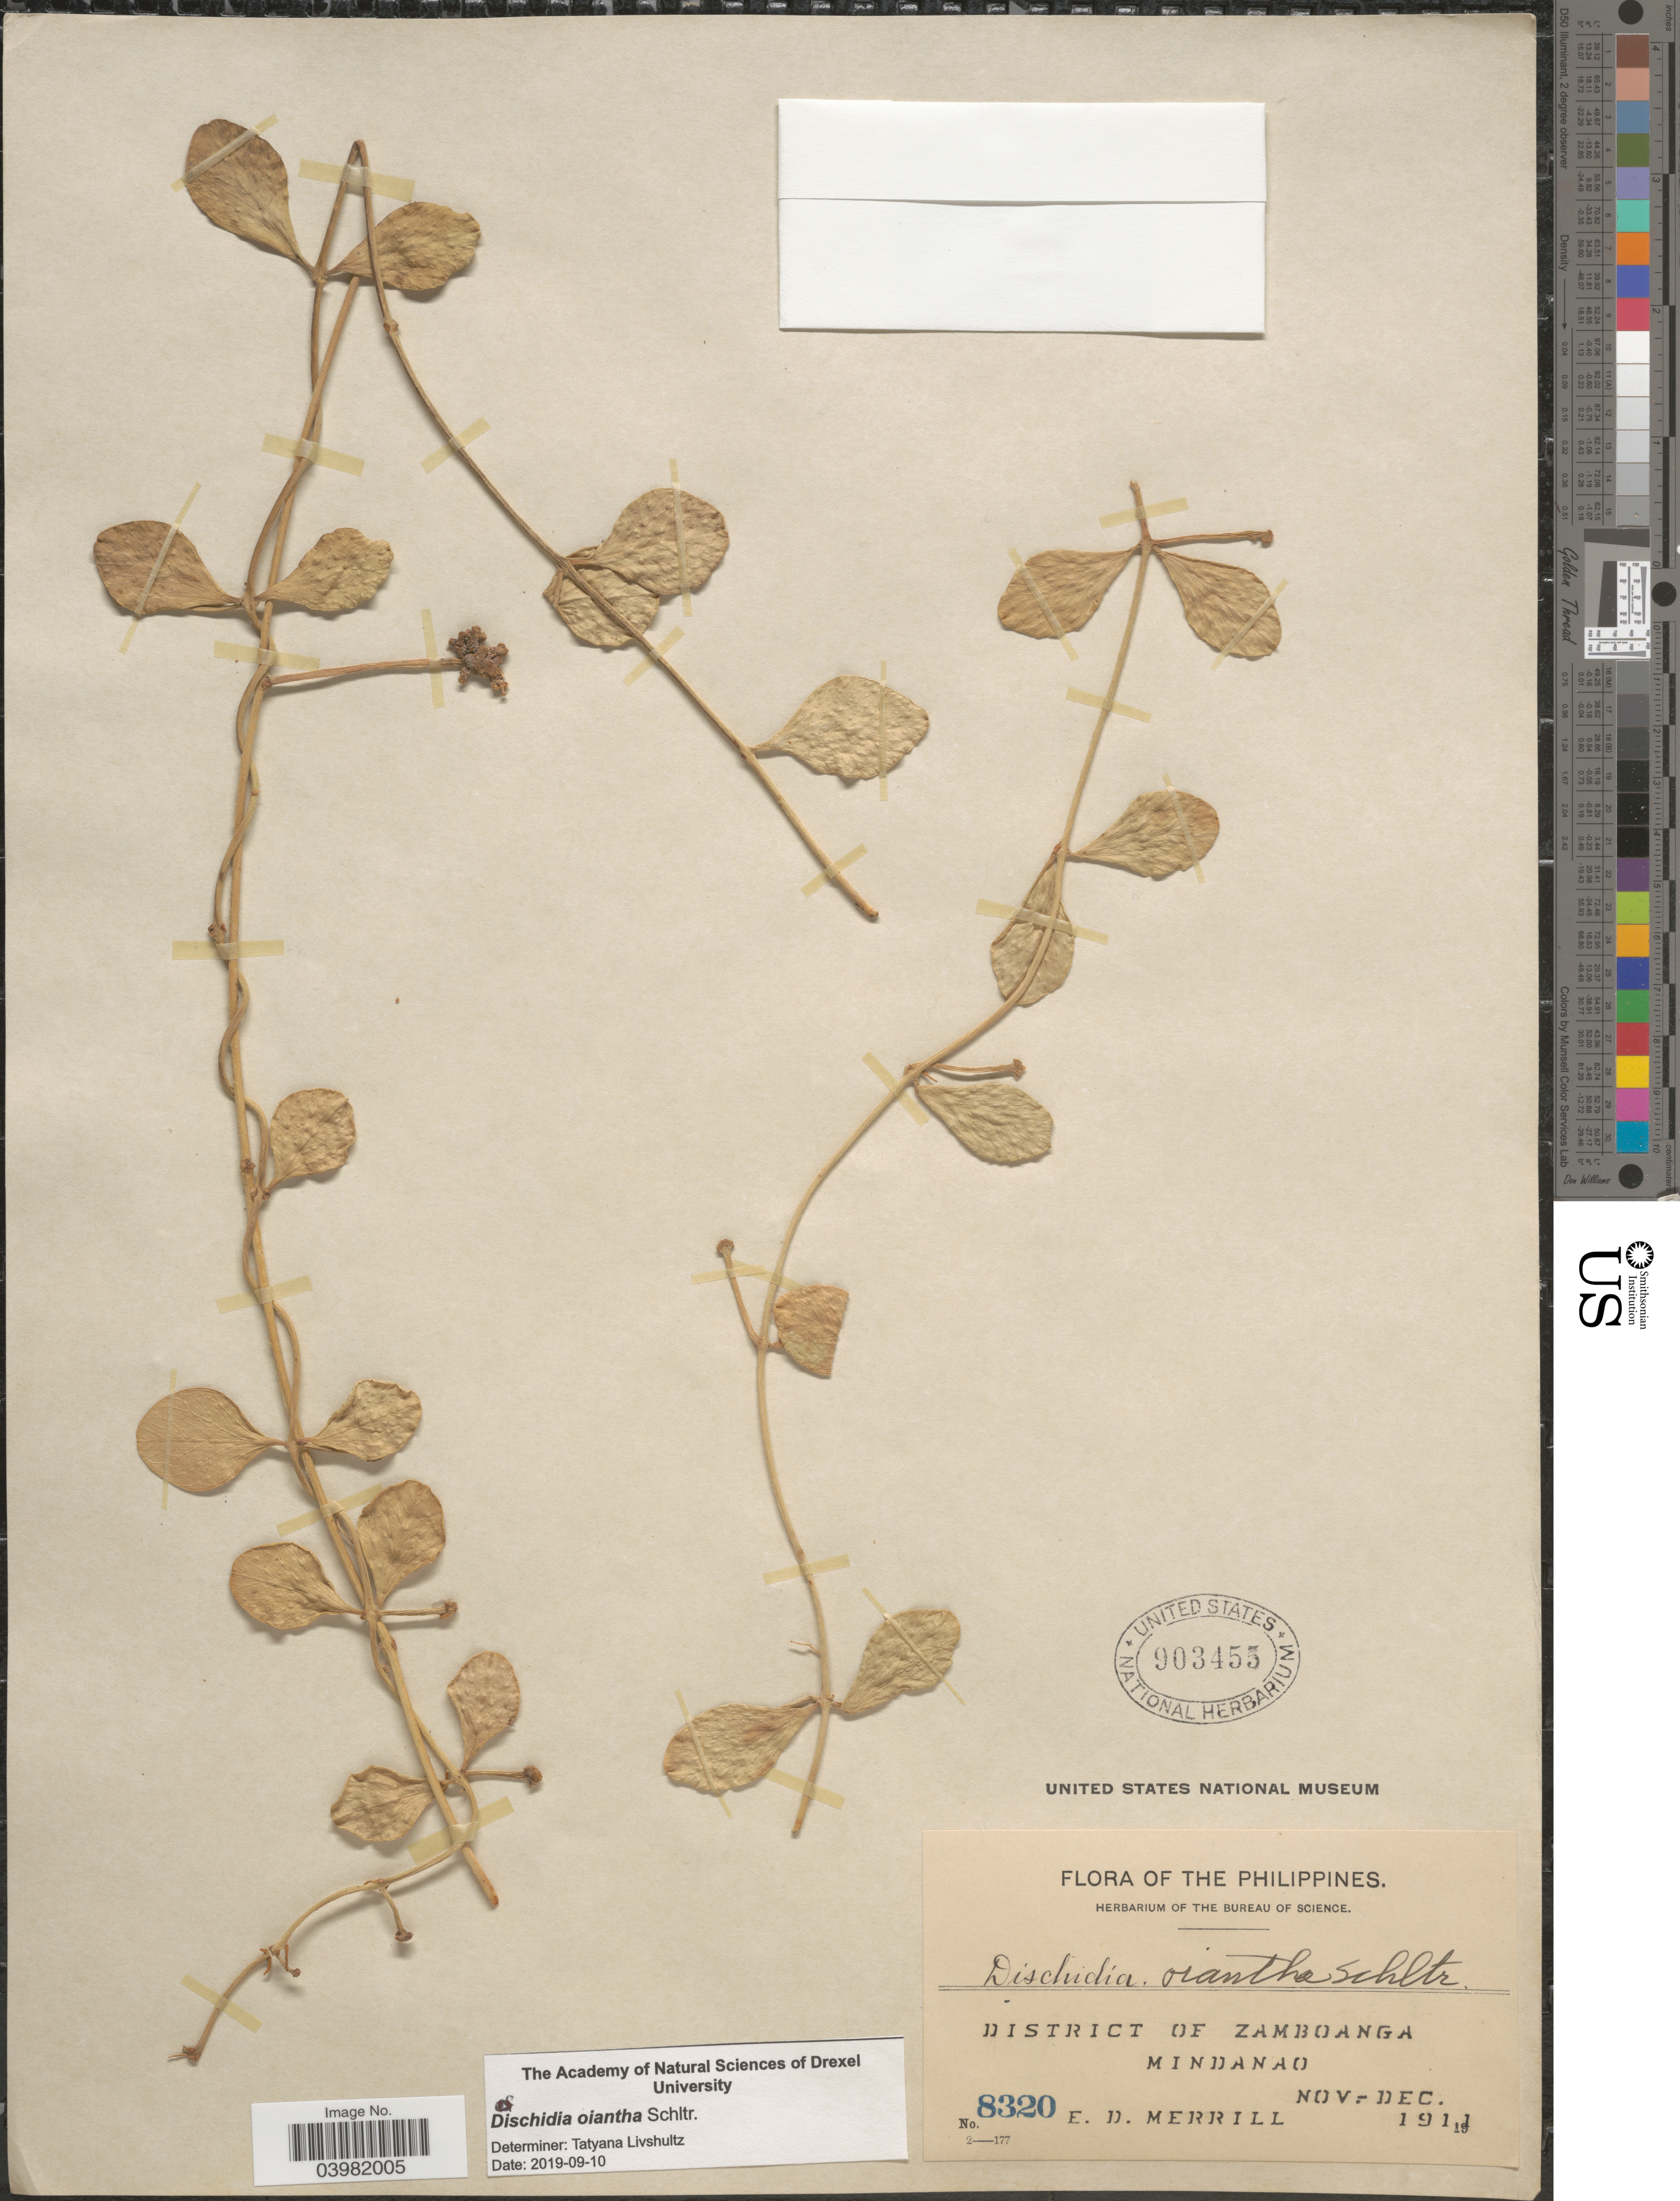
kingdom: Plantae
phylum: Tracheophyta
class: Magnoliopsida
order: Gentianales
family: Apocynaceae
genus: Dischidia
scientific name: Dischidia oiantha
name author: Schltr.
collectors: E. D. Merrill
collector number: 8320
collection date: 1911-11/1911-12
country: Philippines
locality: District of Zamboanga. Mindanao.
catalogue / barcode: US 903455